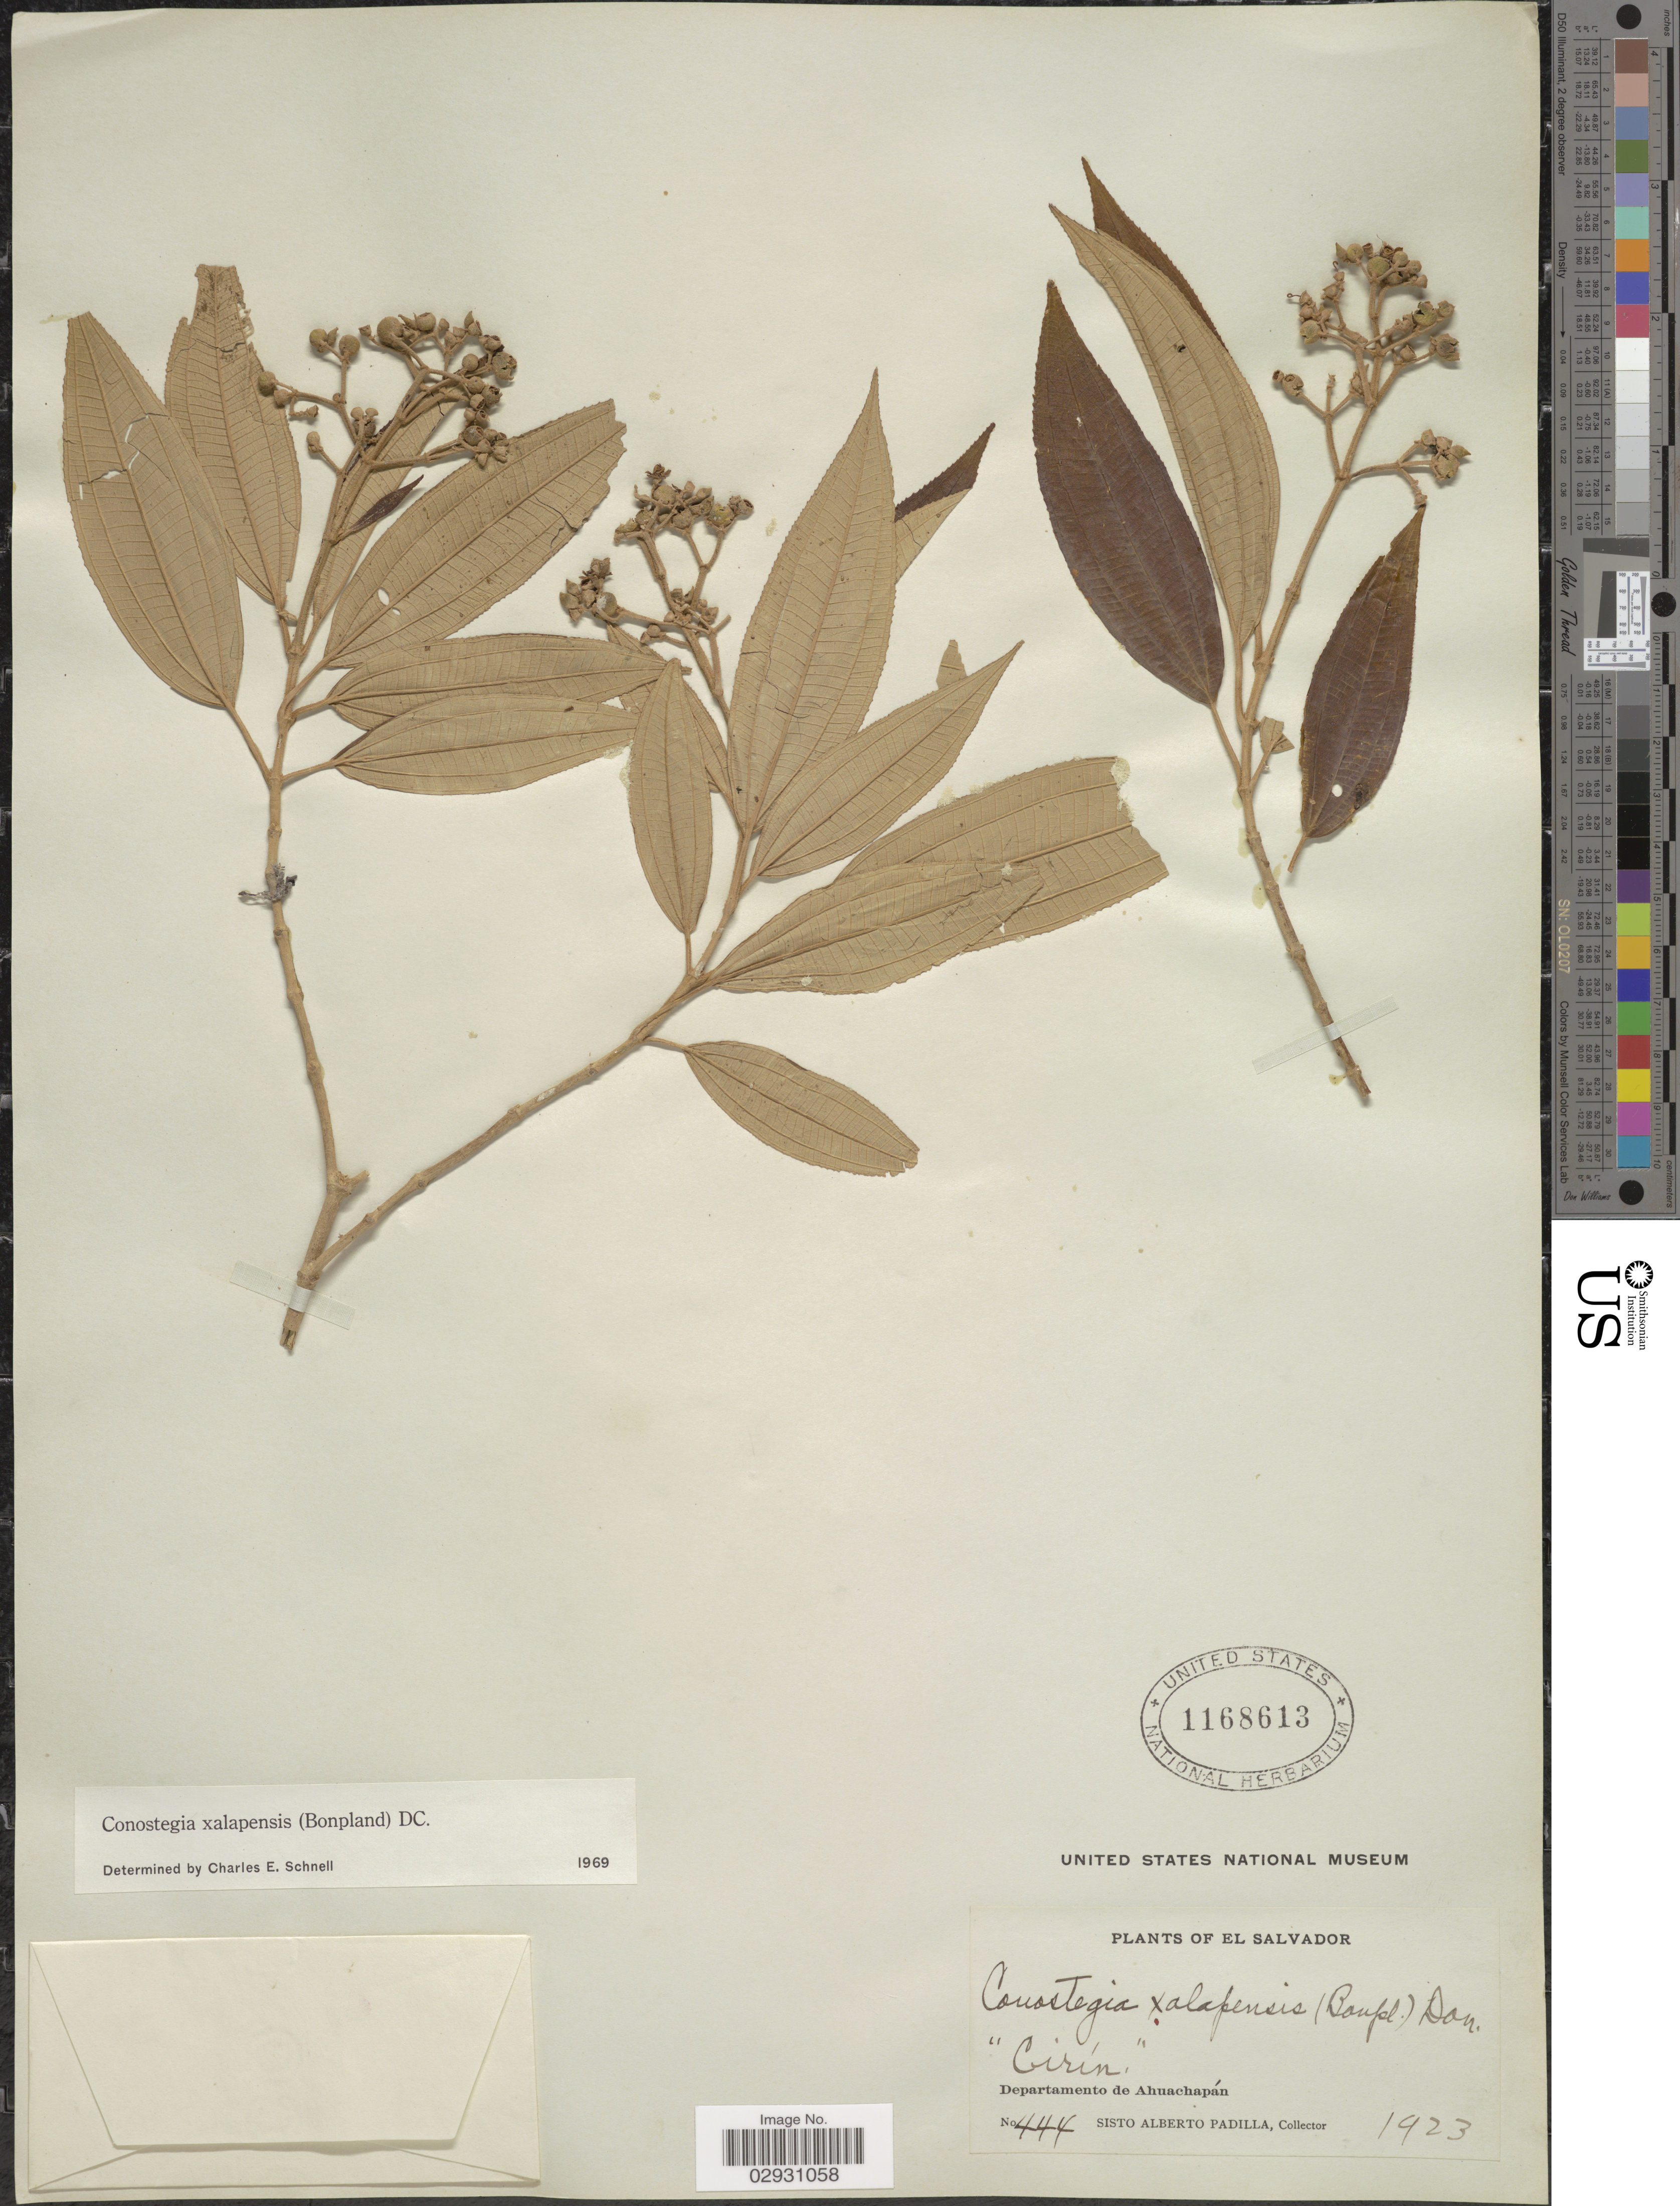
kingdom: Plantae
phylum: Tracheophyta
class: Magnoliopsida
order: Myrtales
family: Melastomataceae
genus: Conostegia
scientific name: Conostegia quadrangularis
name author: Schltdl. ex Steud.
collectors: S. A. Padilla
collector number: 444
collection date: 1923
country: El Salvador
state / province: Ahuachapan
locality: Departamento de Ahuachapán.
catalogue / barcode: US 1168613